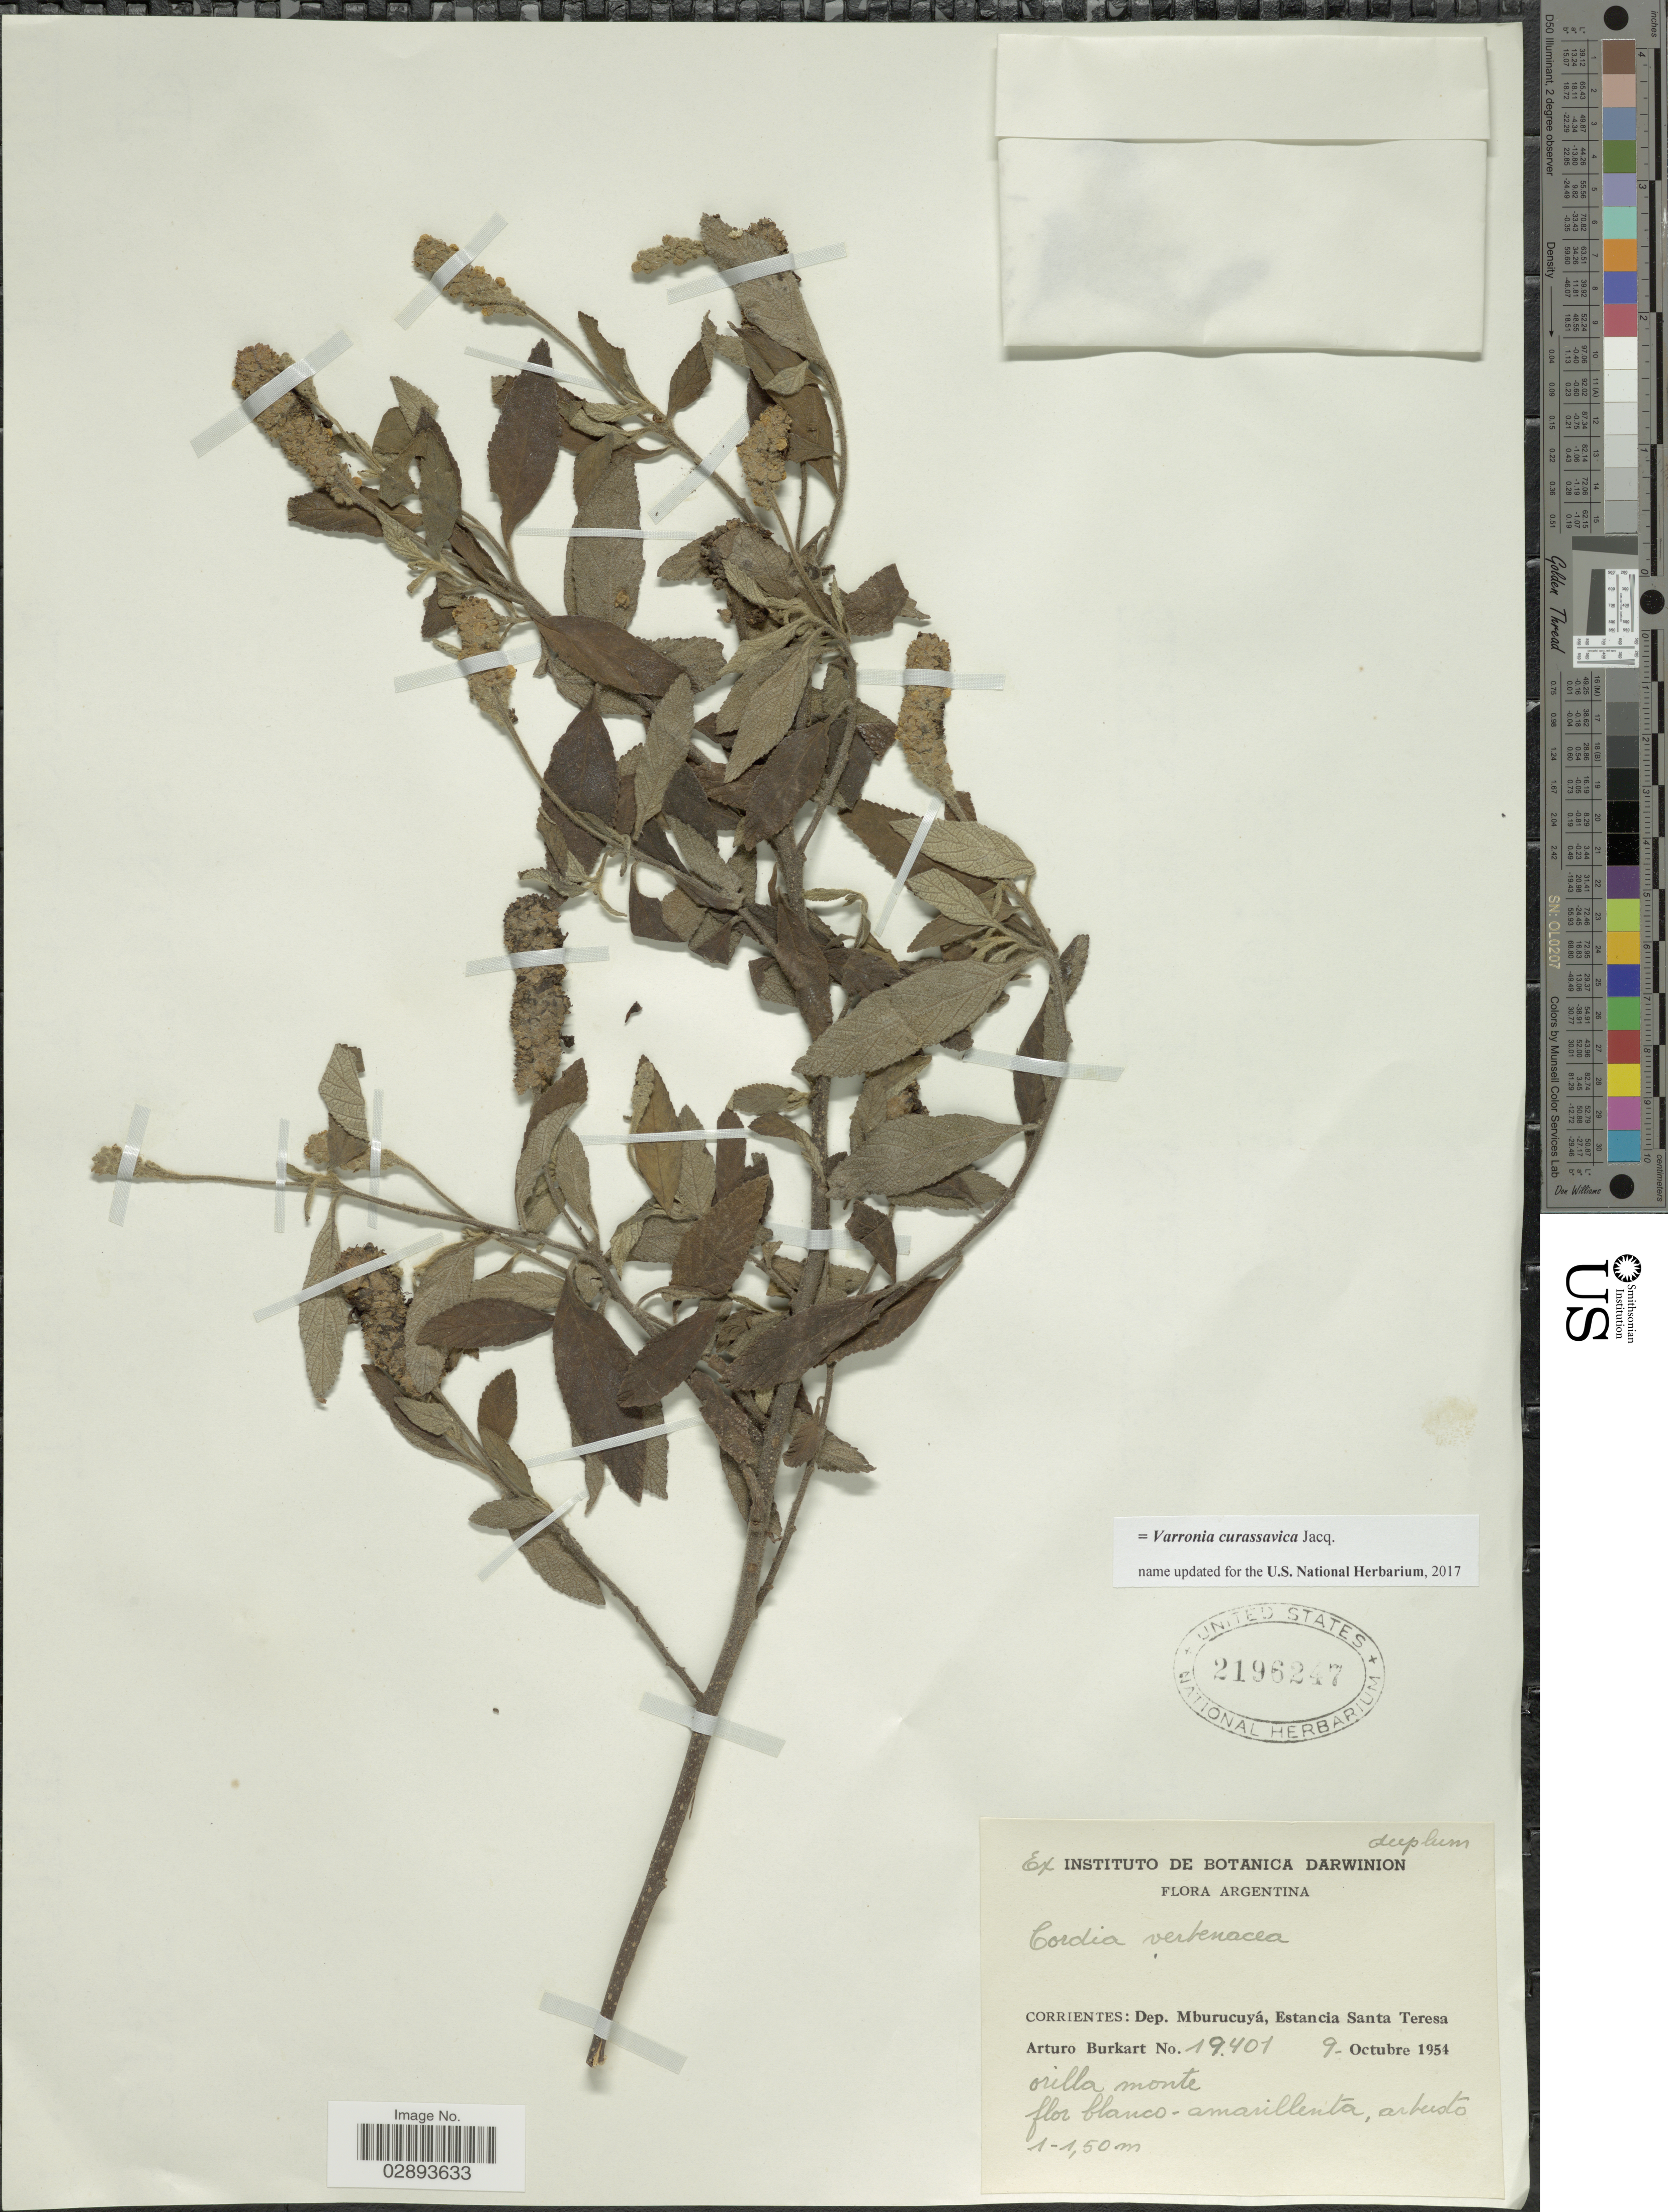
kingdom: Plantae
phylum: Tracheophyta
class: Magnoliopsida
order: Boraginales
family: Cordiaceae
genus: Varronia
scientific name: Varronia curassavica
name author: Jacq.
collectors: A. E. Burkart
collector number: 19401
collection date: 1954-10-09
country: Argentina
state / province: Corrientes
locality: Dep. Mburucuyá, Estancia Santa Teresa.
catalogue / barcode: US 2196247